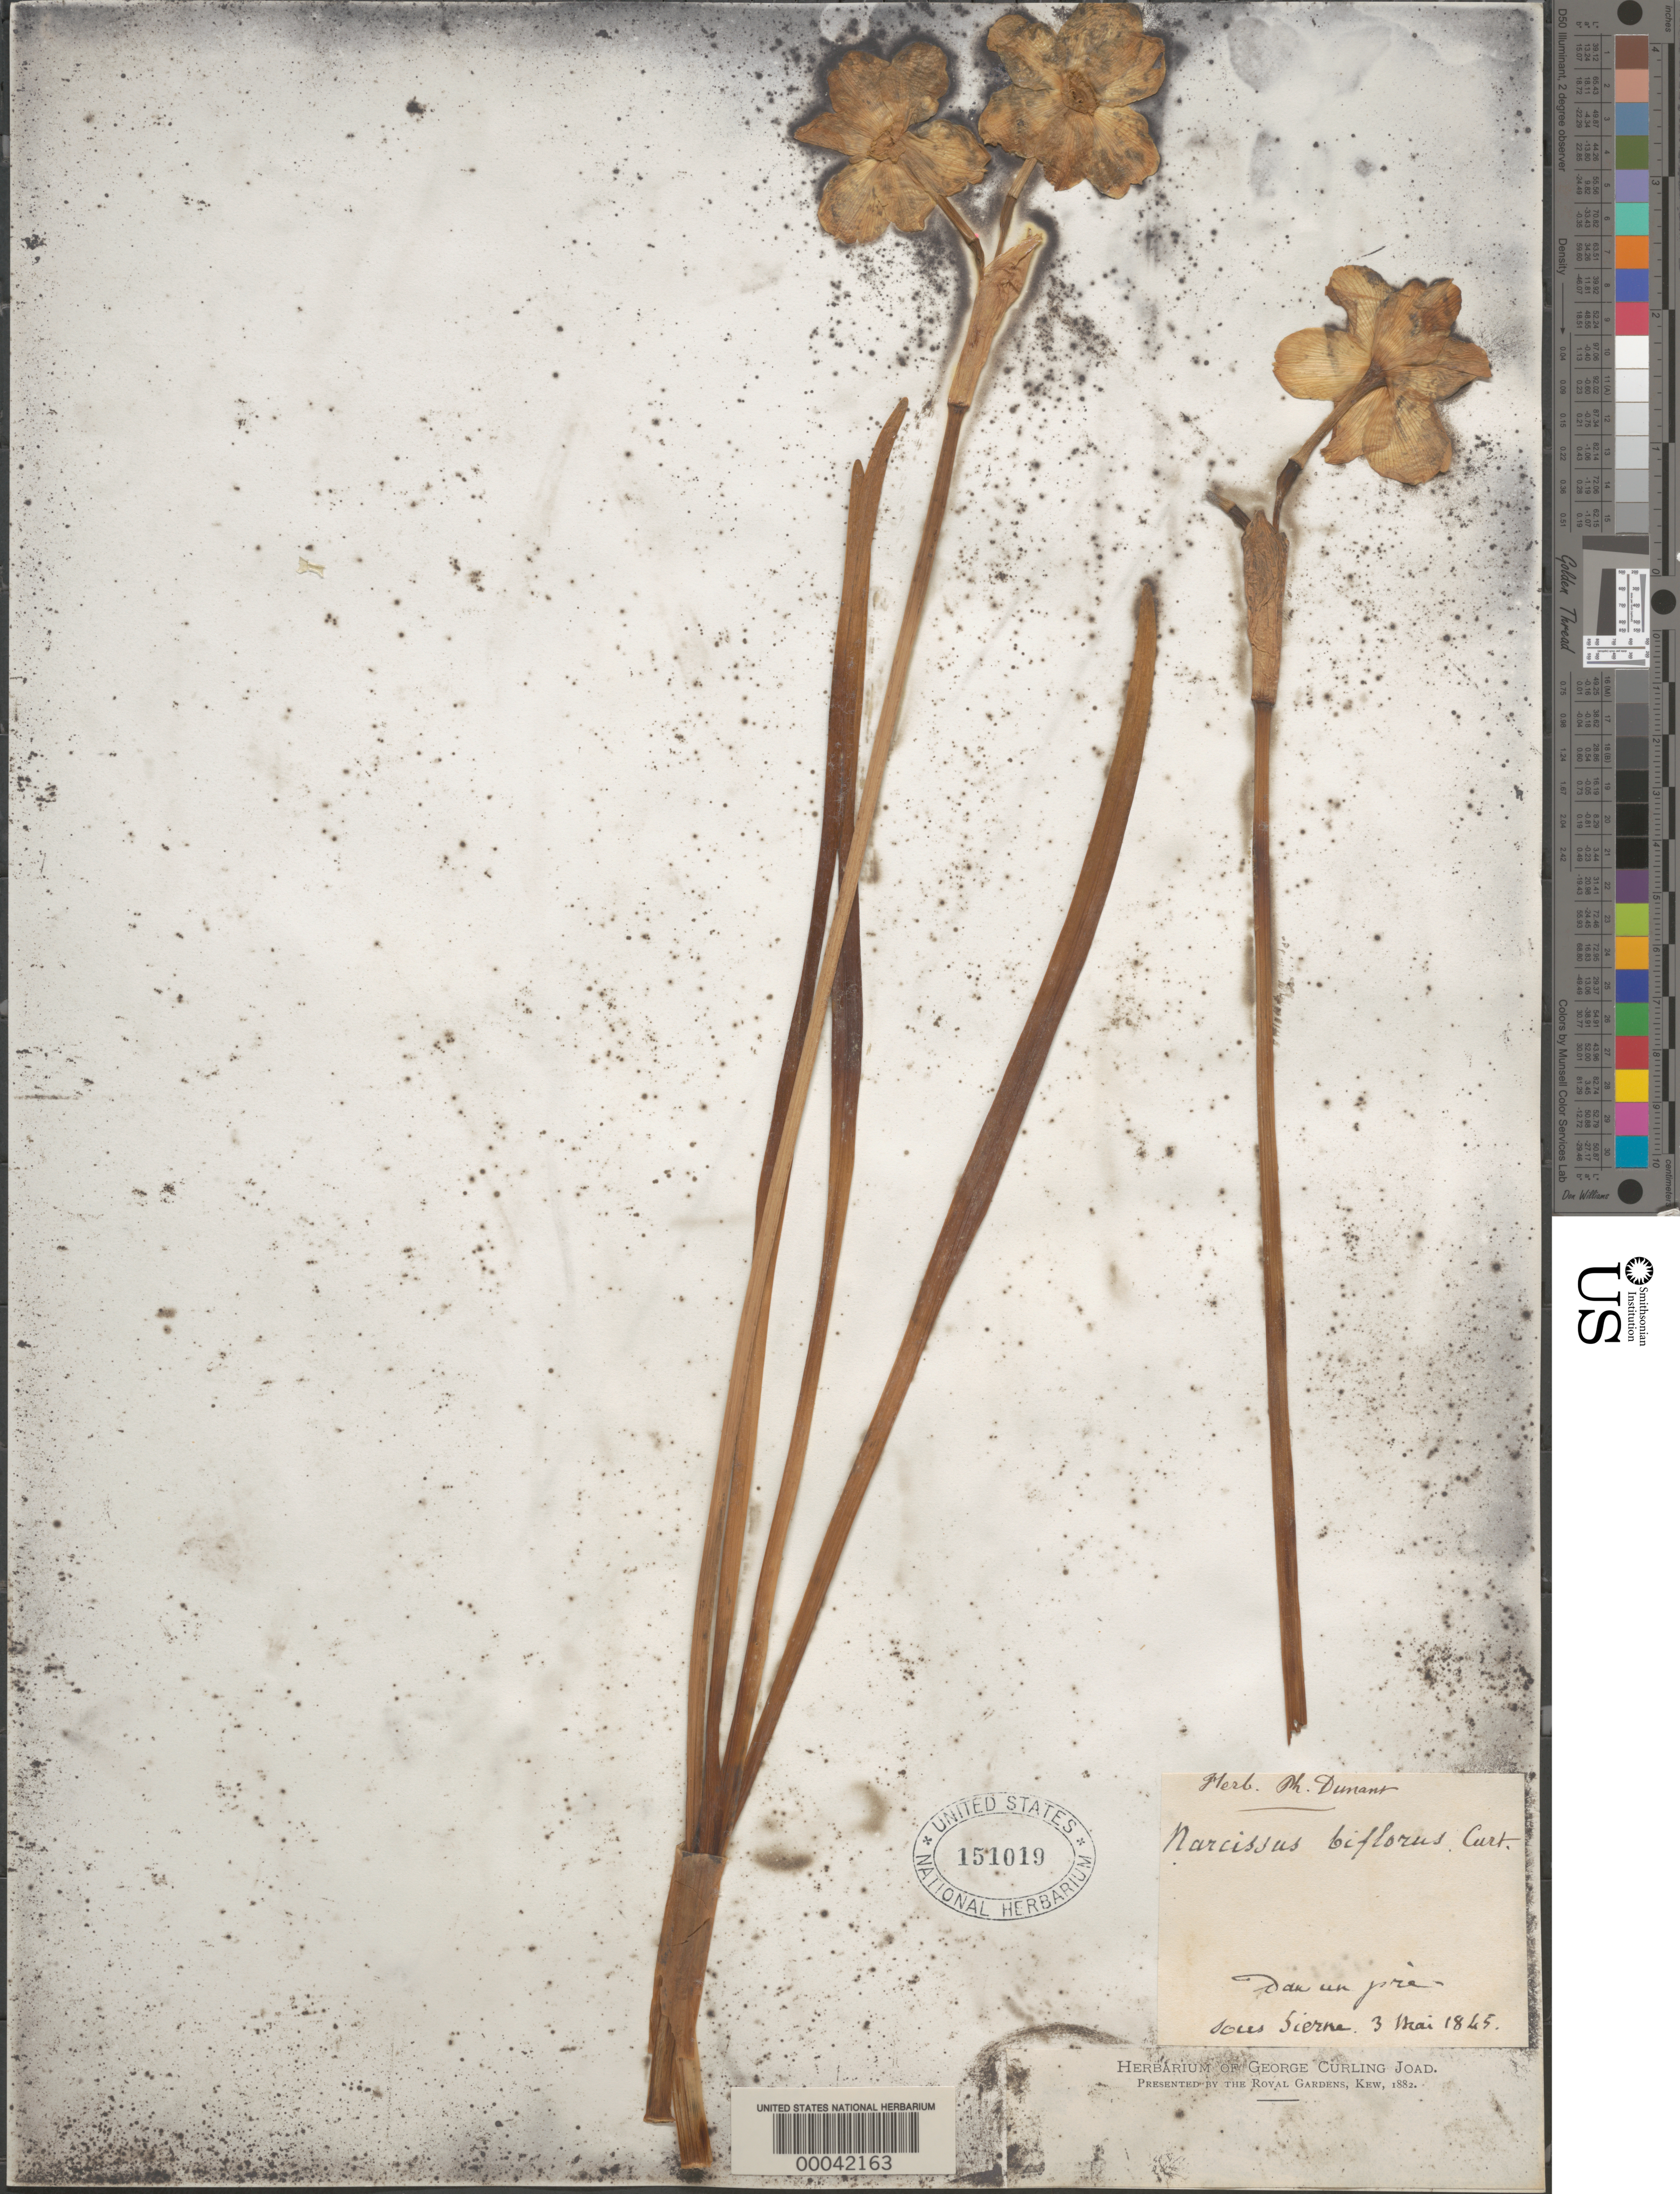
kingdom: Plantae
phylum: Tracheophyta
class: Liliopsida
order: Asparagales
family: Amaryllidaceae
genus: Narcissus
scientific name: Narcissus biflorus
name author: Curtis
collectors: ex herb. P. Dunant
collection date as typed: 03 May 1845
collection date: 1845-05-03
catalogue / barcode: US 151019